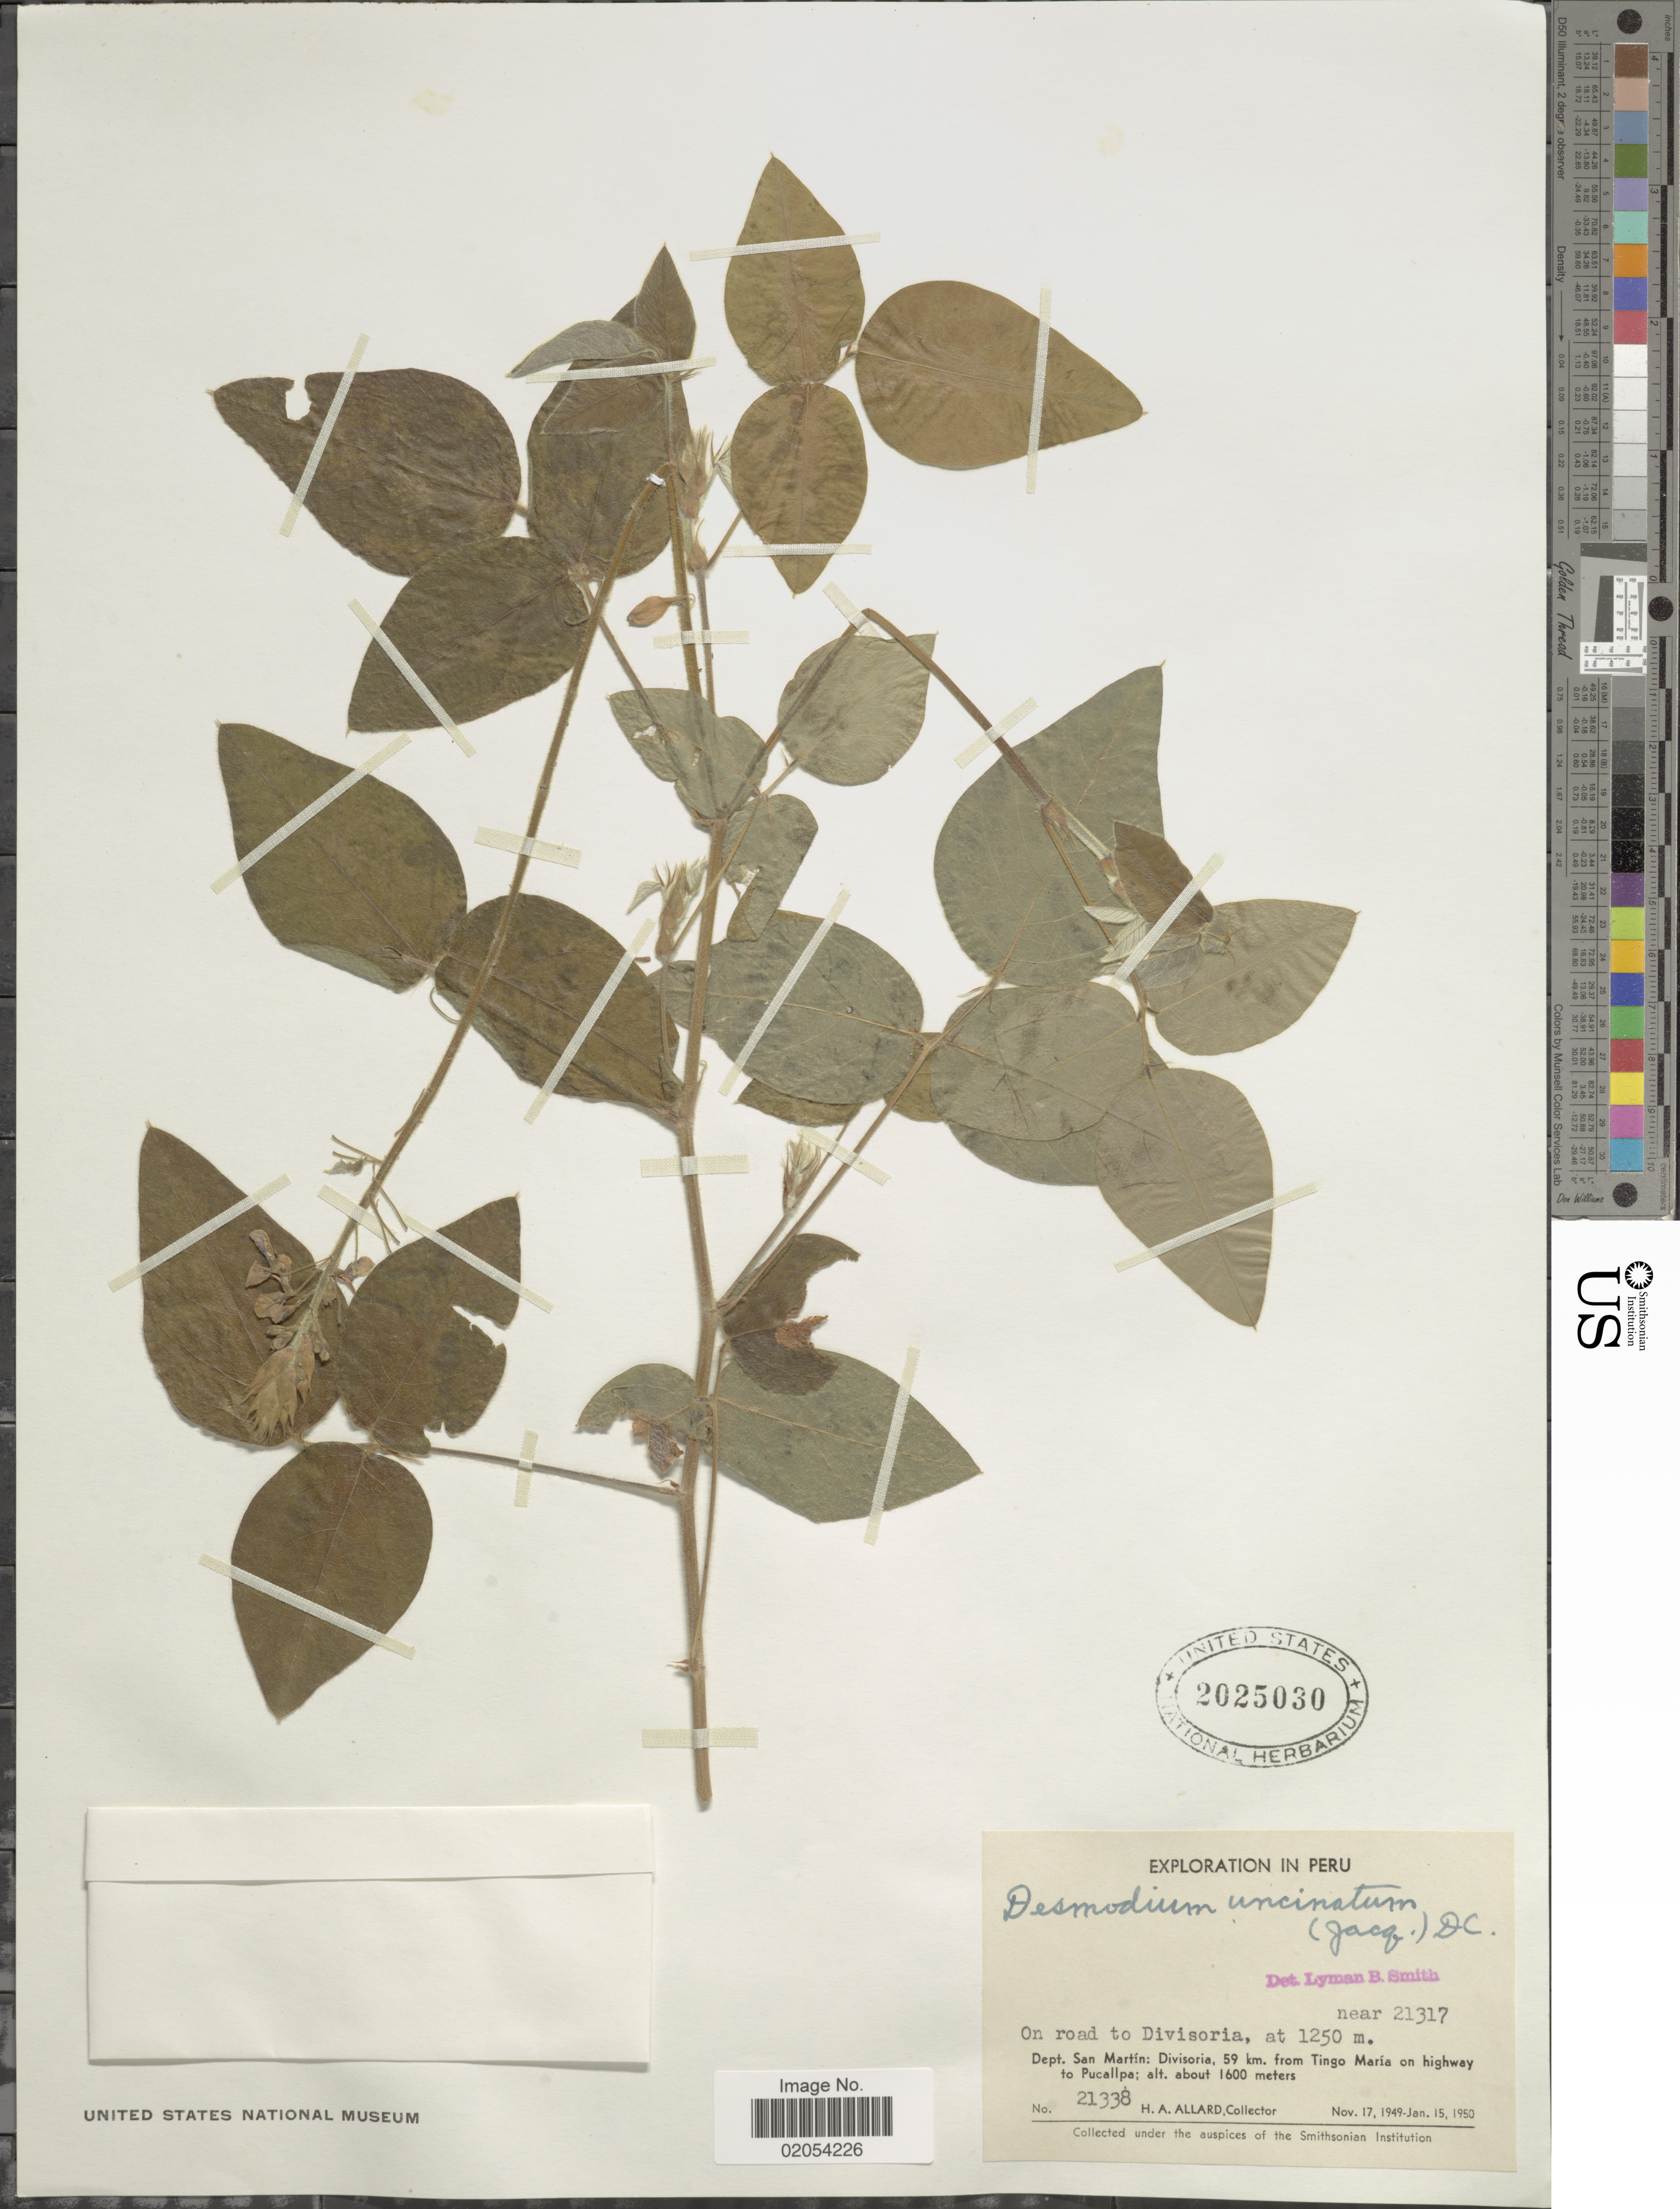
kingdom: Plantae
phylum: Tracheophyta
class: Magnoliopsida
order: Fabales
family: Fabaceae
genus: Desmodium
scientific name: Desmodium uncinatum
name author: (Jacq.) DC.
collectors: H. A. Allard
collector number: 21338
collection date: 1949-11-17/1950-01-15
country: Peru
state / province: San Martín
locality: On road to Divisoria, Dept. San Martin: Divisoria, 59 km. from Tingo Maria on highway to Pucullpa.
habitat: on road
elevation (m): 1600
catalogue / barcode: US 2025030